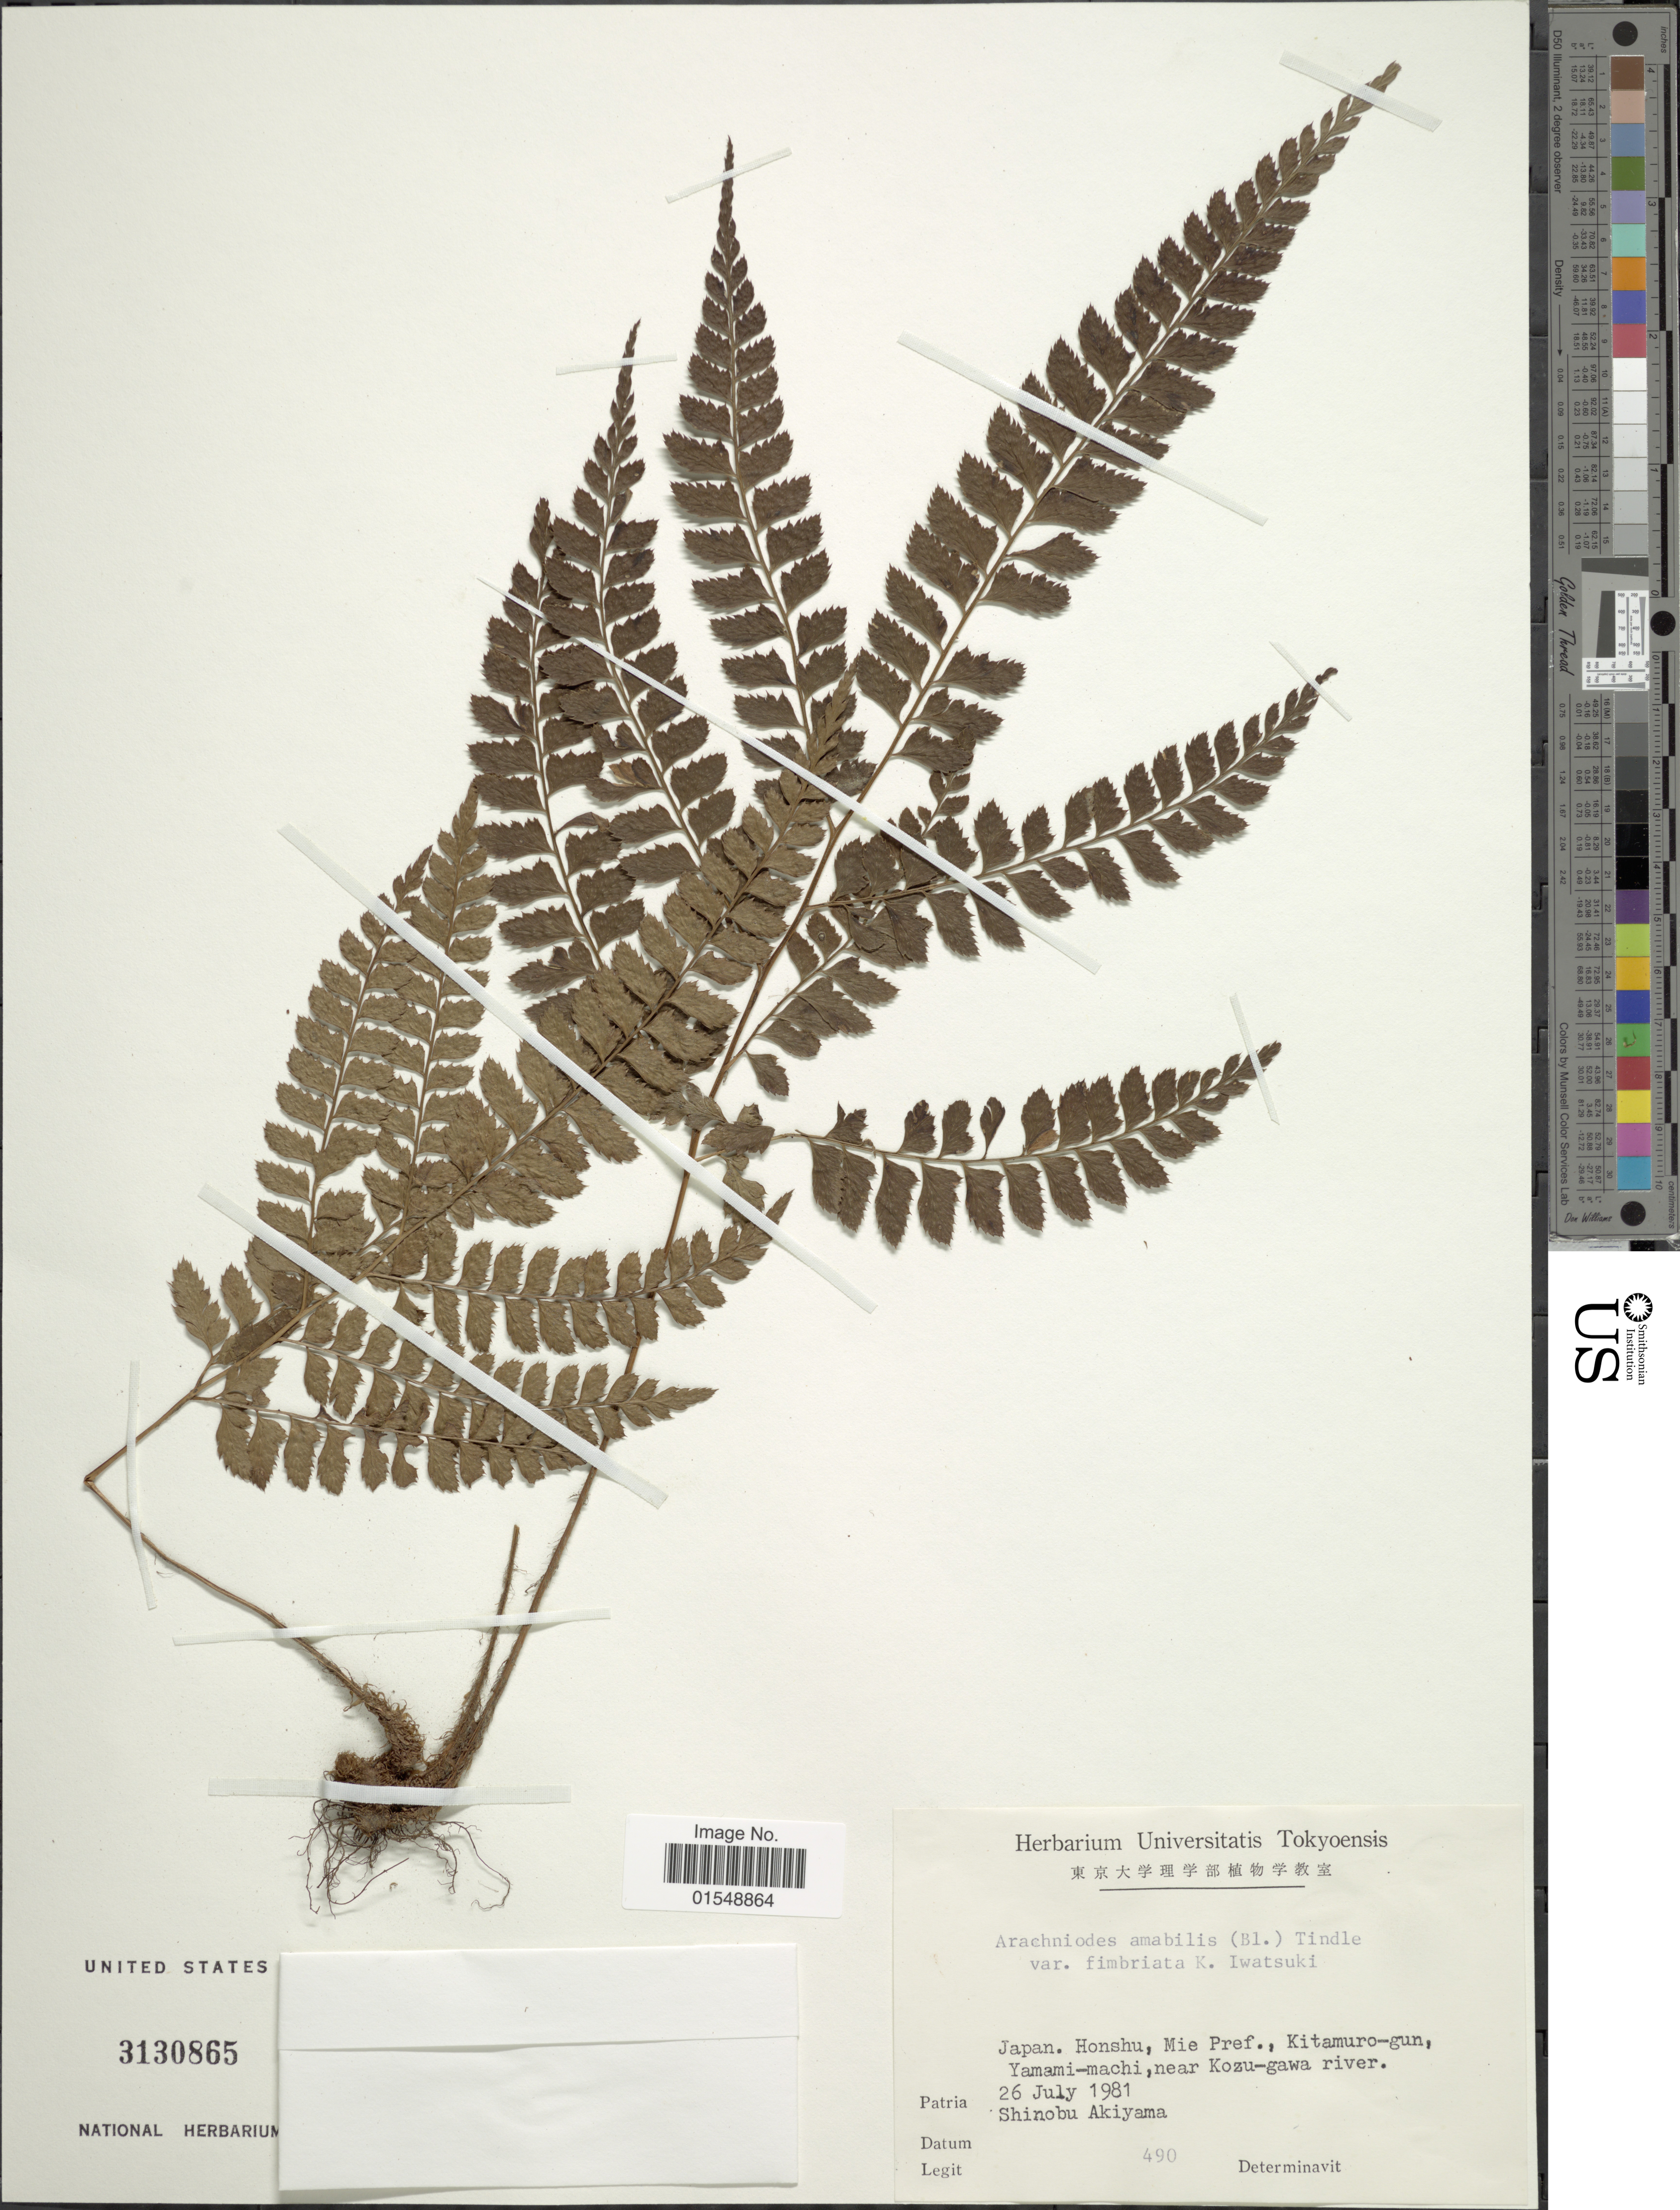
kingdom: Plantae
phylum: Tracheophyta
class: Polypodiopsida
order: Polypodiales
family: Dryopteridaceae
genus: Arachniodes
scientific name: Arachniodes amabilis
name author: (Blume) Tindale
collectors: Shinobu Akiyama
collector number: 490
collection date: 1981-07-26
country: Japan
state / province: Mie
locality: Honshu, Kitamuro-gun, Yamami-machi, near Kozu-gawa river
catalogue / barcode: US 3130865